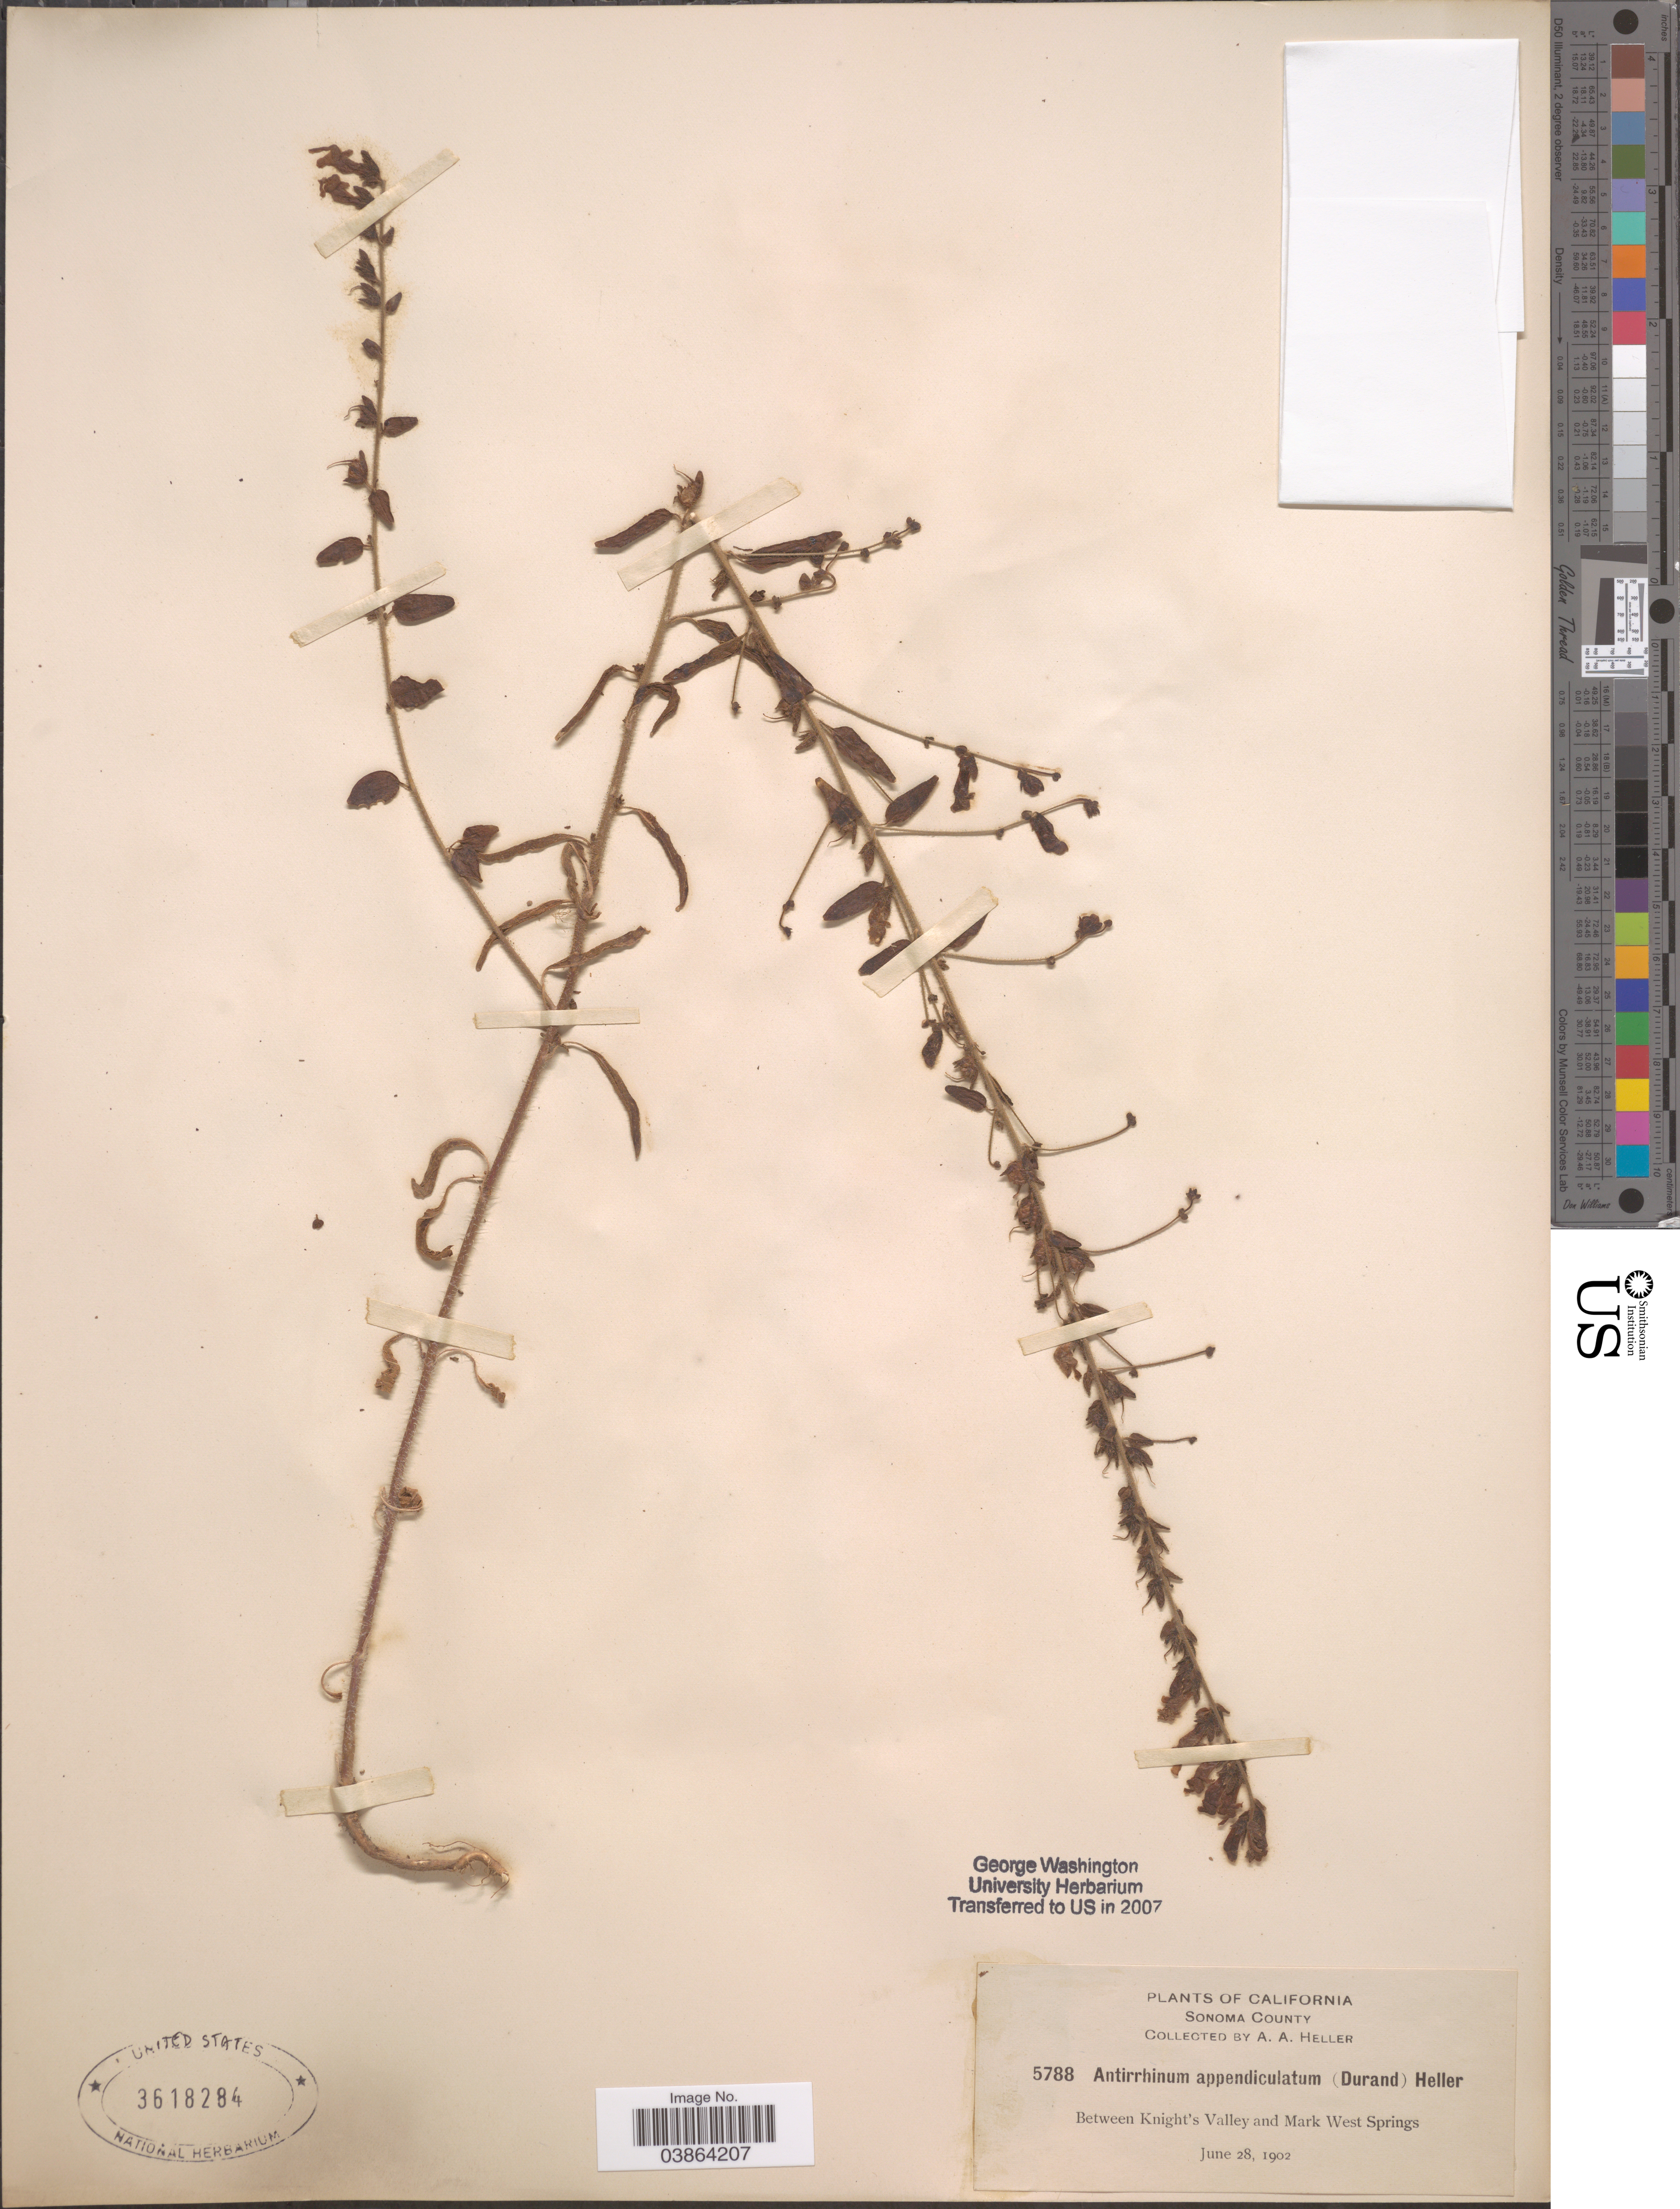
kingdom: Plantae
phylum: Tracheophyta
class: Magnoliopsida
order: Lamiales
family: Plantaginaceae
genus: Sairocarpus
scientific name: Sairocarpus vexillocalyculatus (Kellogg) D.A. Sutton subsp. vexillocalyculatus, ined. 2013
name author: (Kellogg) D.A. Sutton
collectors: A. A. Heller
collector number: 5788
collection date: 1902-06-28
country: United States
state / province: California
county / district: Sonoma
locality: Sonoma County. Between Knight's Valley and Mark West Springs.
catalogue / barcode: US 3618284